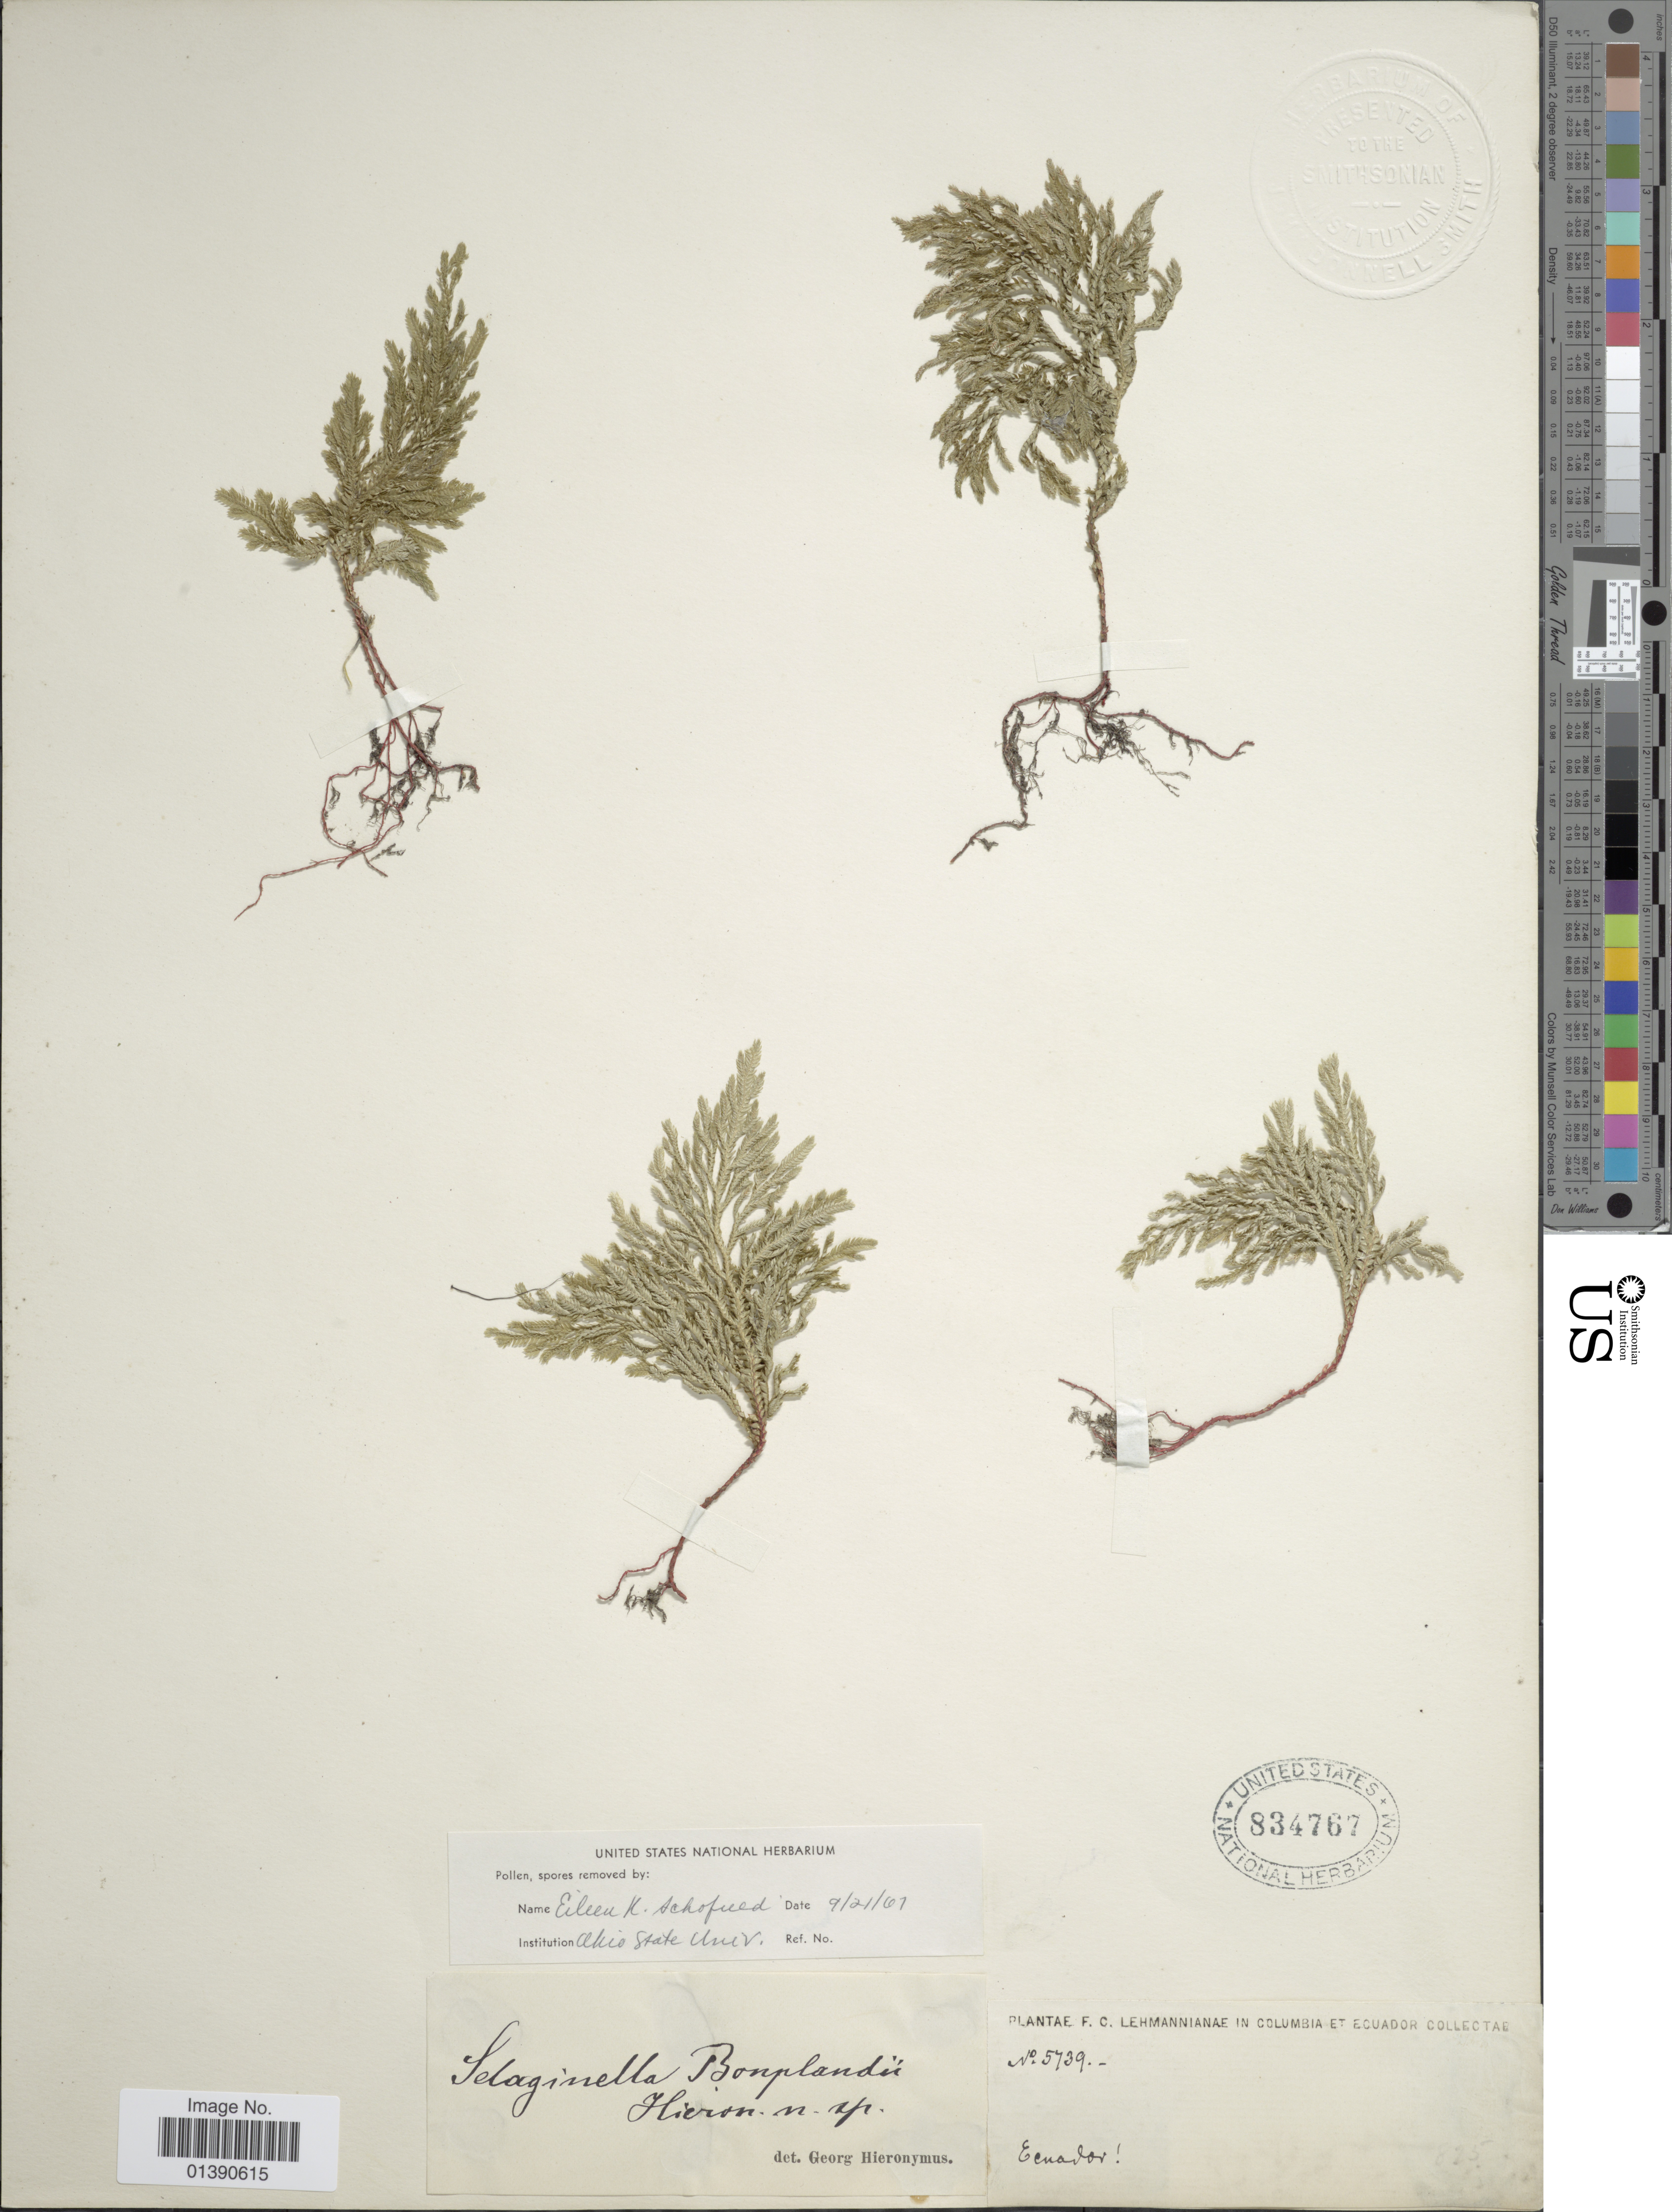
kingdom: Plantae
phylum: Tracheophyta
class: Lycopodiopsida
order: Selaginellales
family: Selaginellaceae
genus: Selaginella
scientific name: Selaginella erythropus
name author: (Mart.) Hieron.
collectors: F. C. Lehmann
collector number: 5739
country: Ecuador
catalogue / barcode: US 834767